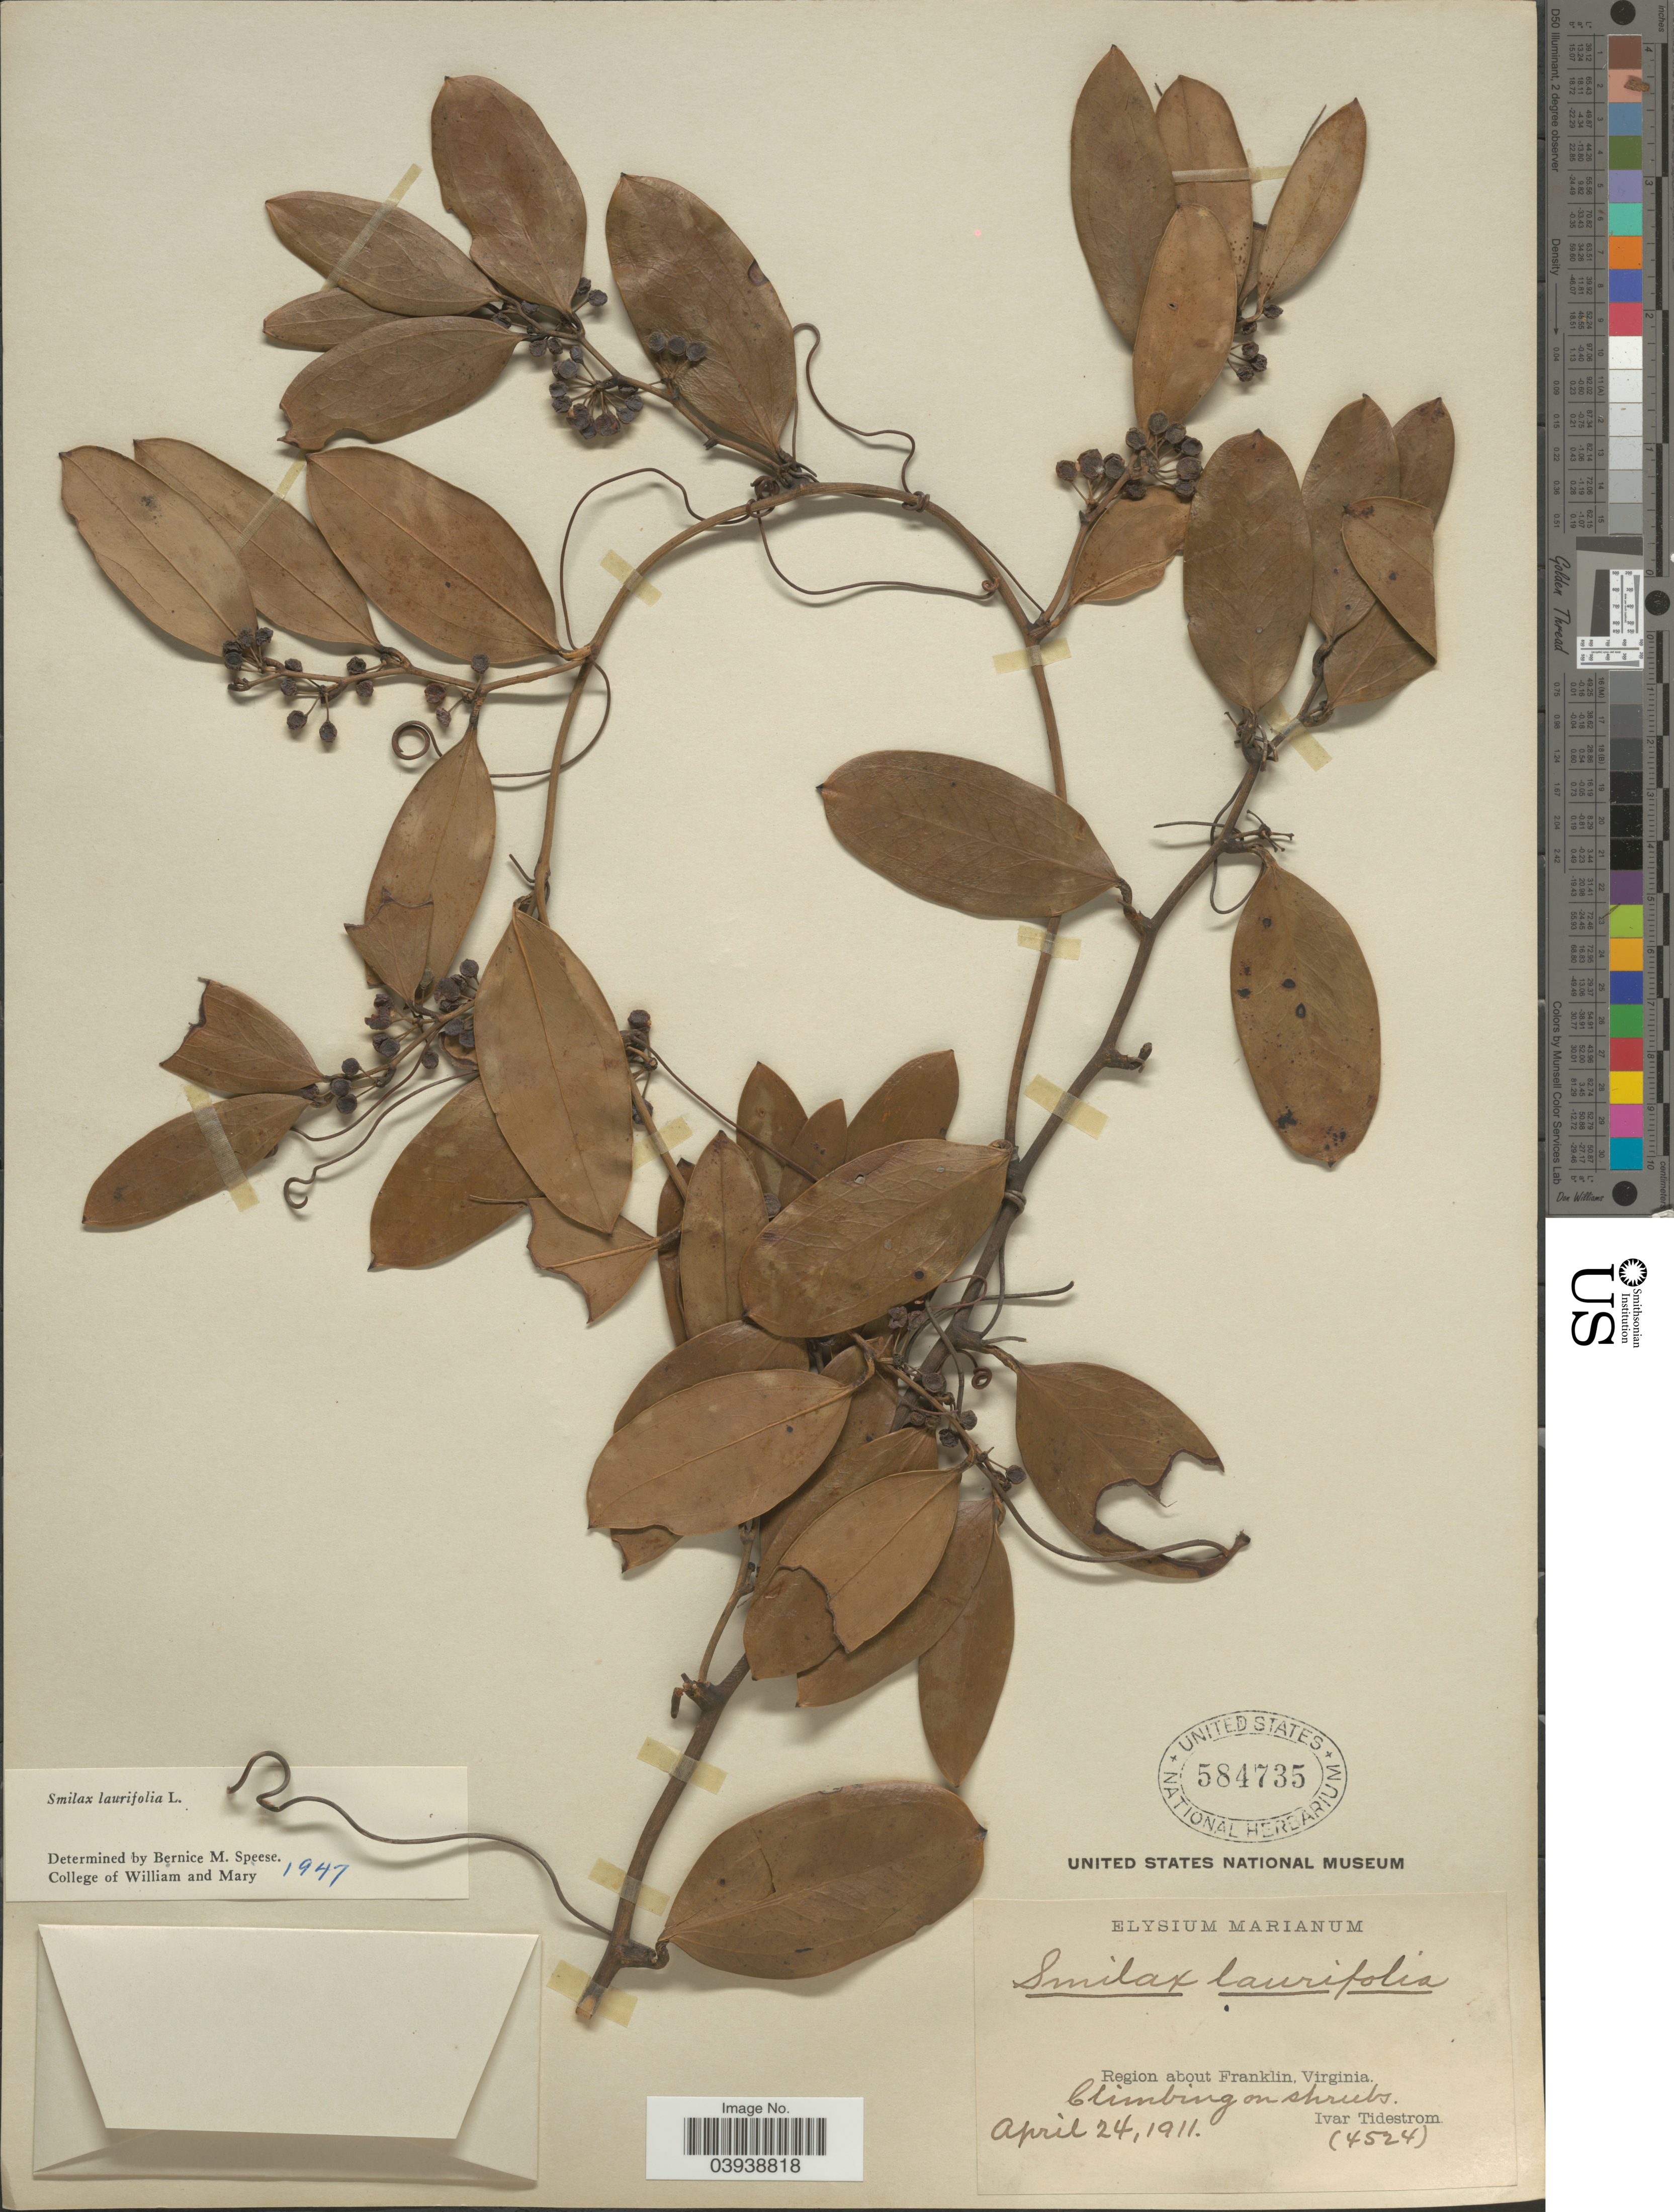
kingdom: Plantae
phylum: Tracheophyta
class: Liliopsida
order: Liliales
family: Smilacaceae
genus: Smilax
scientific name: Smilax laurifolia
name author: L.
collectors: I. F. Tidestrom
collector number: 4524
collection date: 1911-04-24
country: United States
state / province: Virginia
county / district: City of Franklin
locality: Region about Franklin. Climbing on shrubs.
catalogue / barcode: US 584735